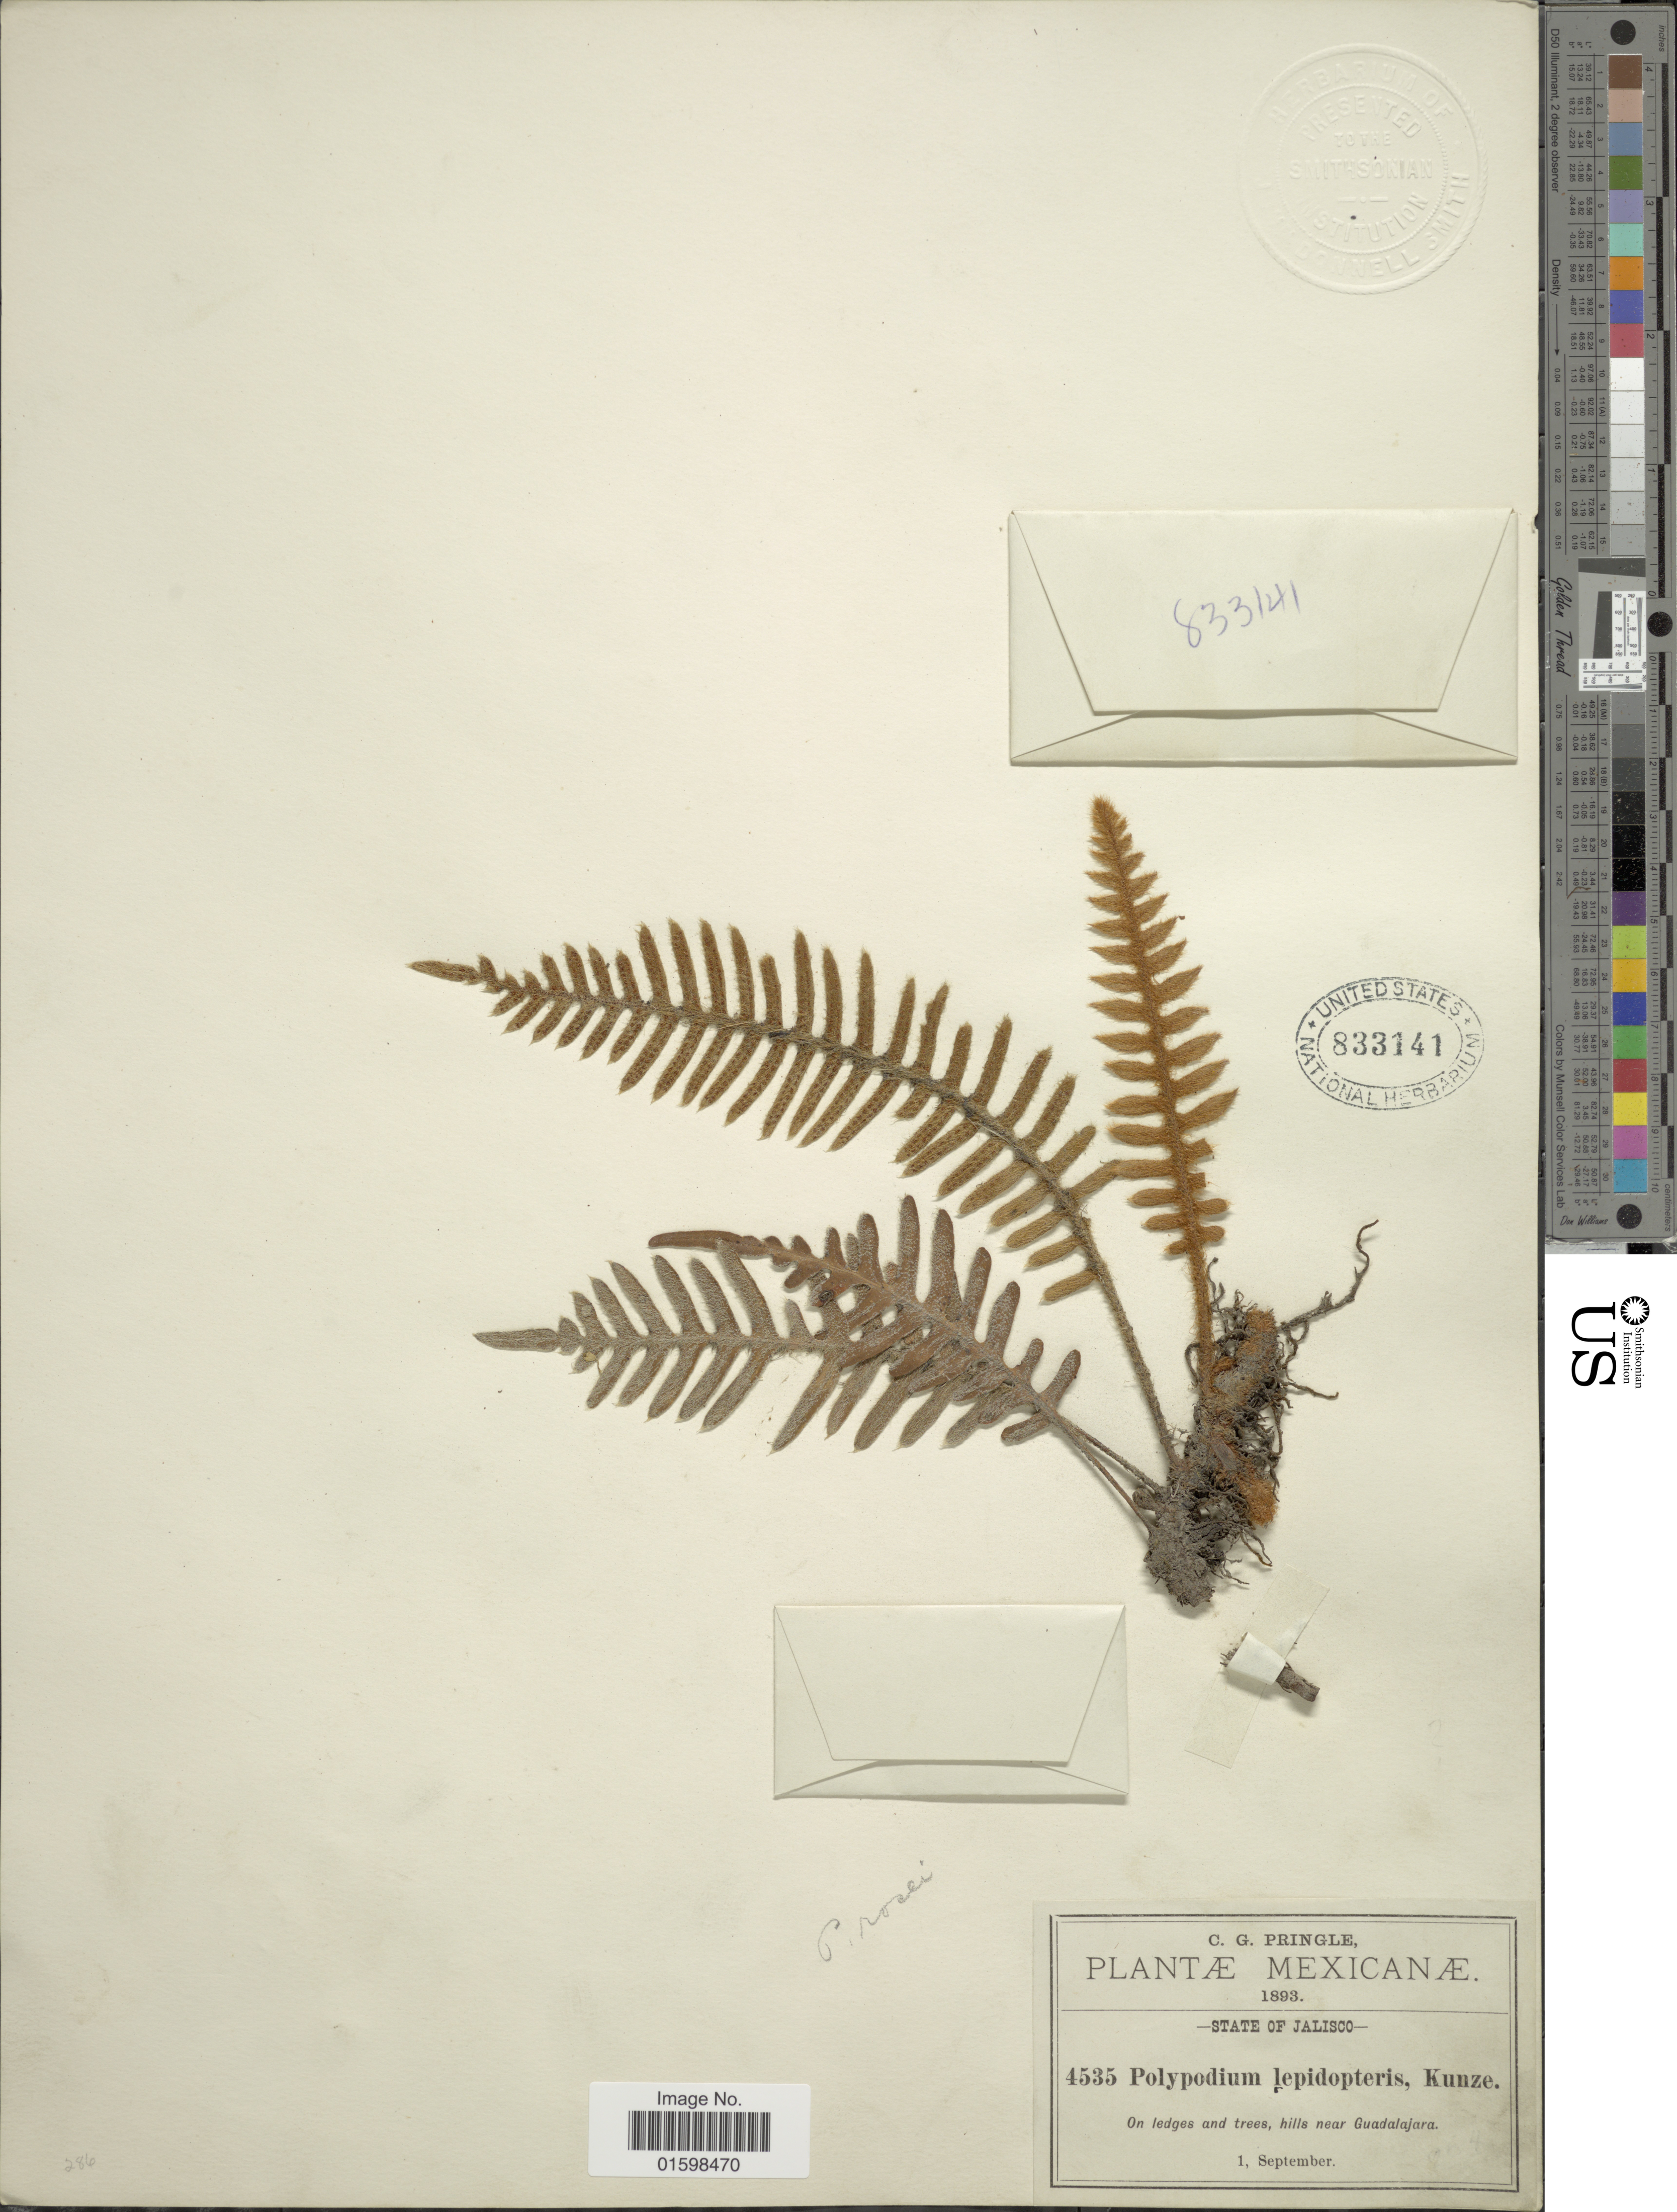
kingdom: Plantae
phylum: Tracheophyta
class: Polypodiopsida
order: Polypodiales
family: Polypodiaceae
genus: Pleopeltis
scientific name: Pleopeltis rosei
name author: (Maxon) A.R. Sm. & Tejero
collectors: C. G. Pringle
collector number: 4535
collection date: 1893-09-01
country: Mexico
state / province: Jalisco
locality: State of Jalisco, on ledges an trees, hills near Guadalajara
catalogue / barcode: US 833141